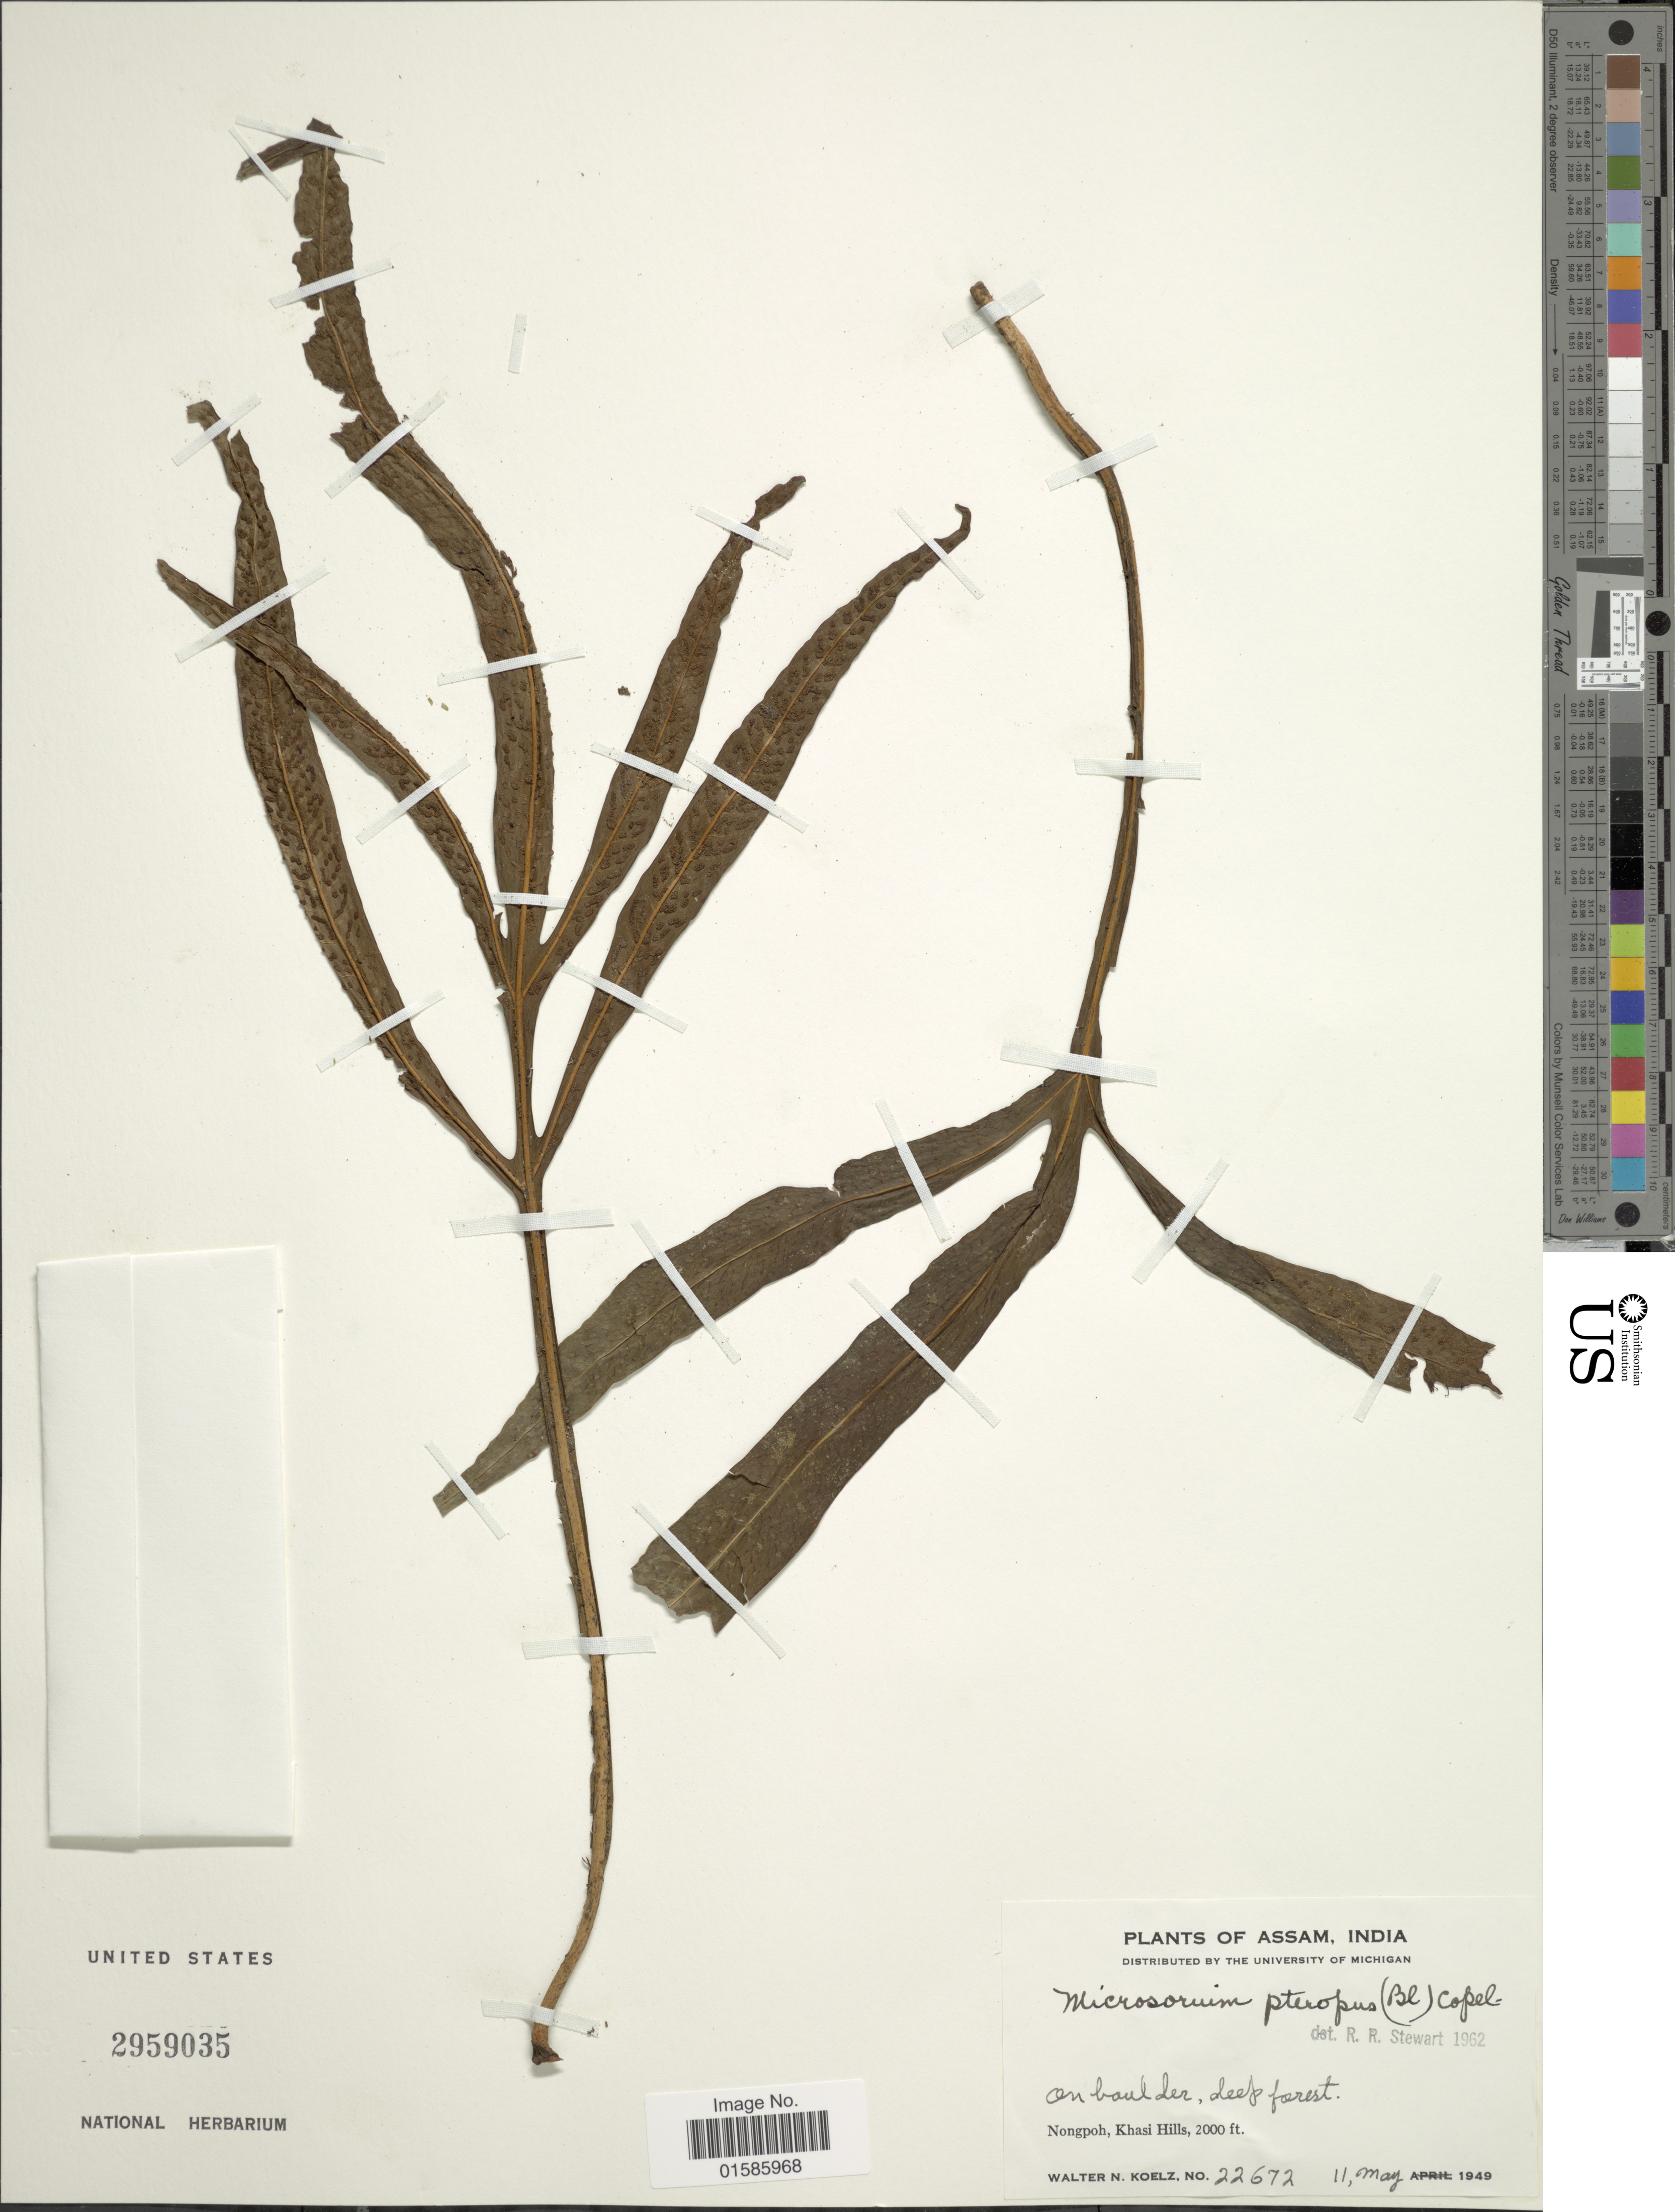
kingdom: Plantae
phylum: Tracheophyta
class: Polypodiopsida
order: Polypodiales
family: Polypodiaceae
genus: Microsorum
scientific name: Microsorum pteropus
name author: (Blume) Copel.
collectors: W. N. Koelz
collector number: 22672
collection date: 1949-05-11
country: India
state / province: Meghalaya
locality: Nongpoh, Khasi Hills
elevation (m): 610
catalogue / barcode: US 2959035